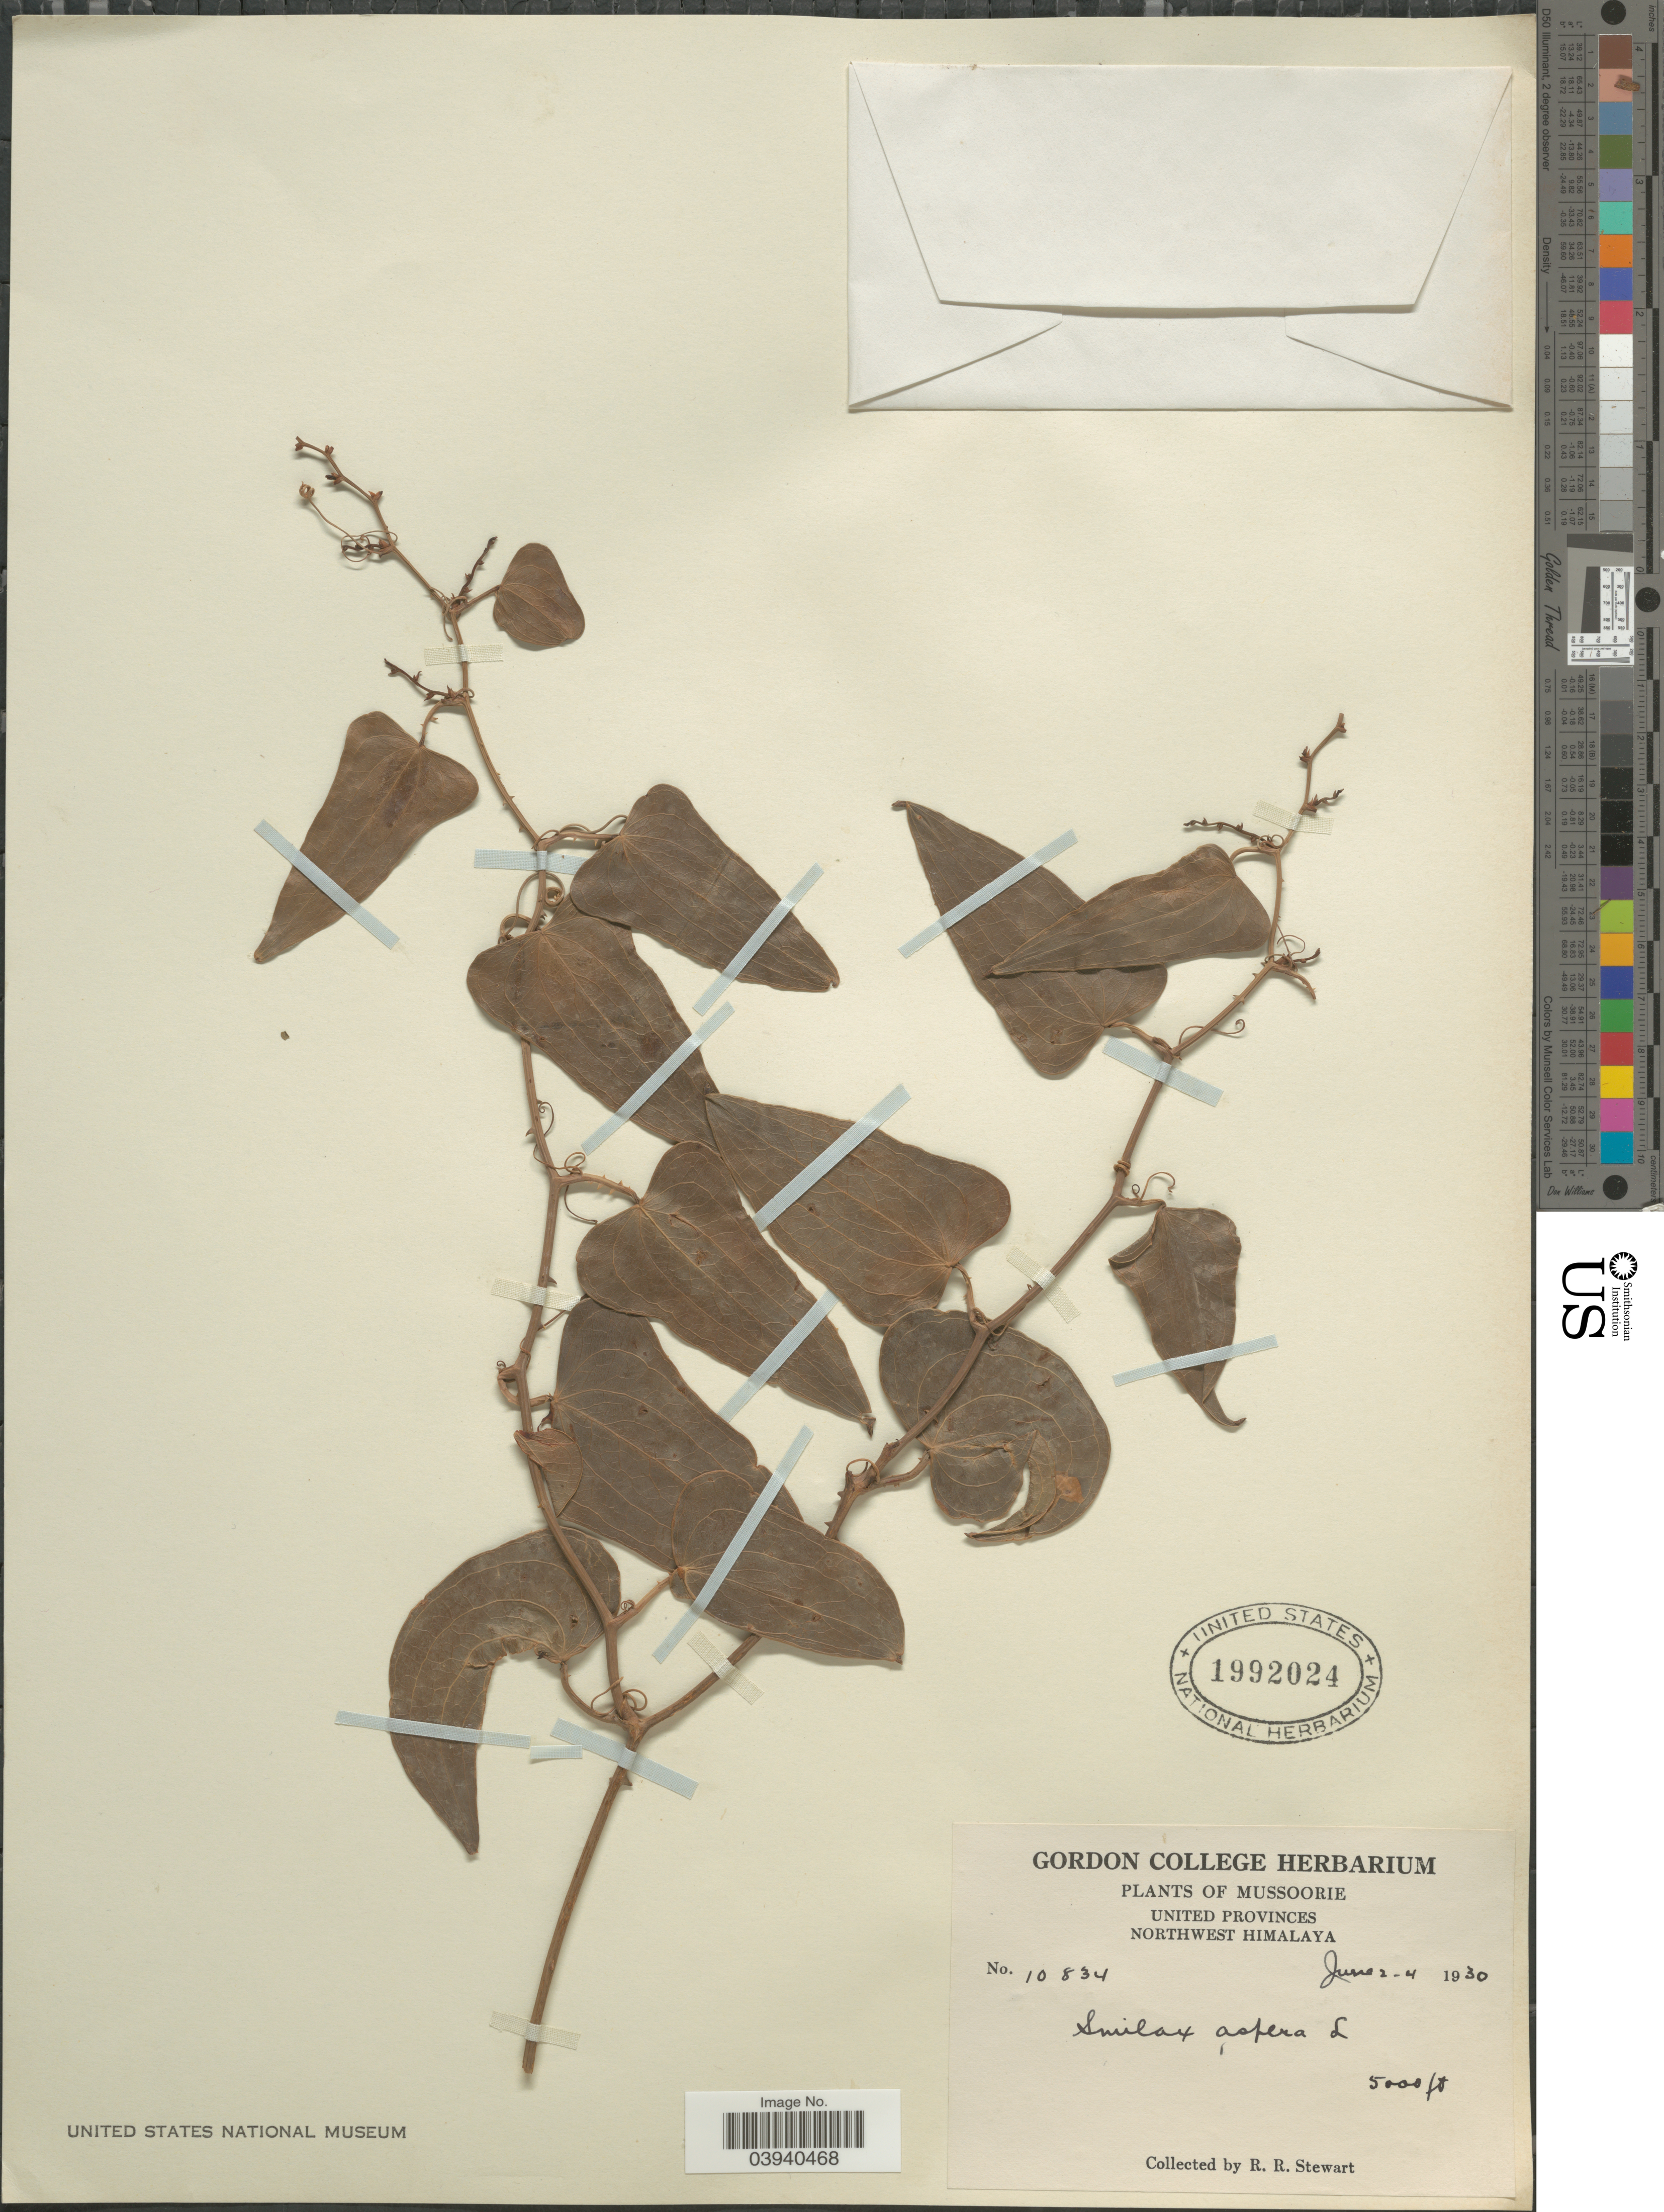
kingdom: Plantae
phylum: Tracheophyta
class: Liliopsida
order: Liliales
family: Smilacaceae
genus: Smilax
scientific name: Smilax aspera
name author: L.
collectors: R. Stewart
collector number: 10834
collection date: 1930-06-02/1930-06-04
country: India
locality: Mussoorie. United Provinces. Northwest Himalaya.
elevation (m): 1524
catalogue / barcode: US 1992024